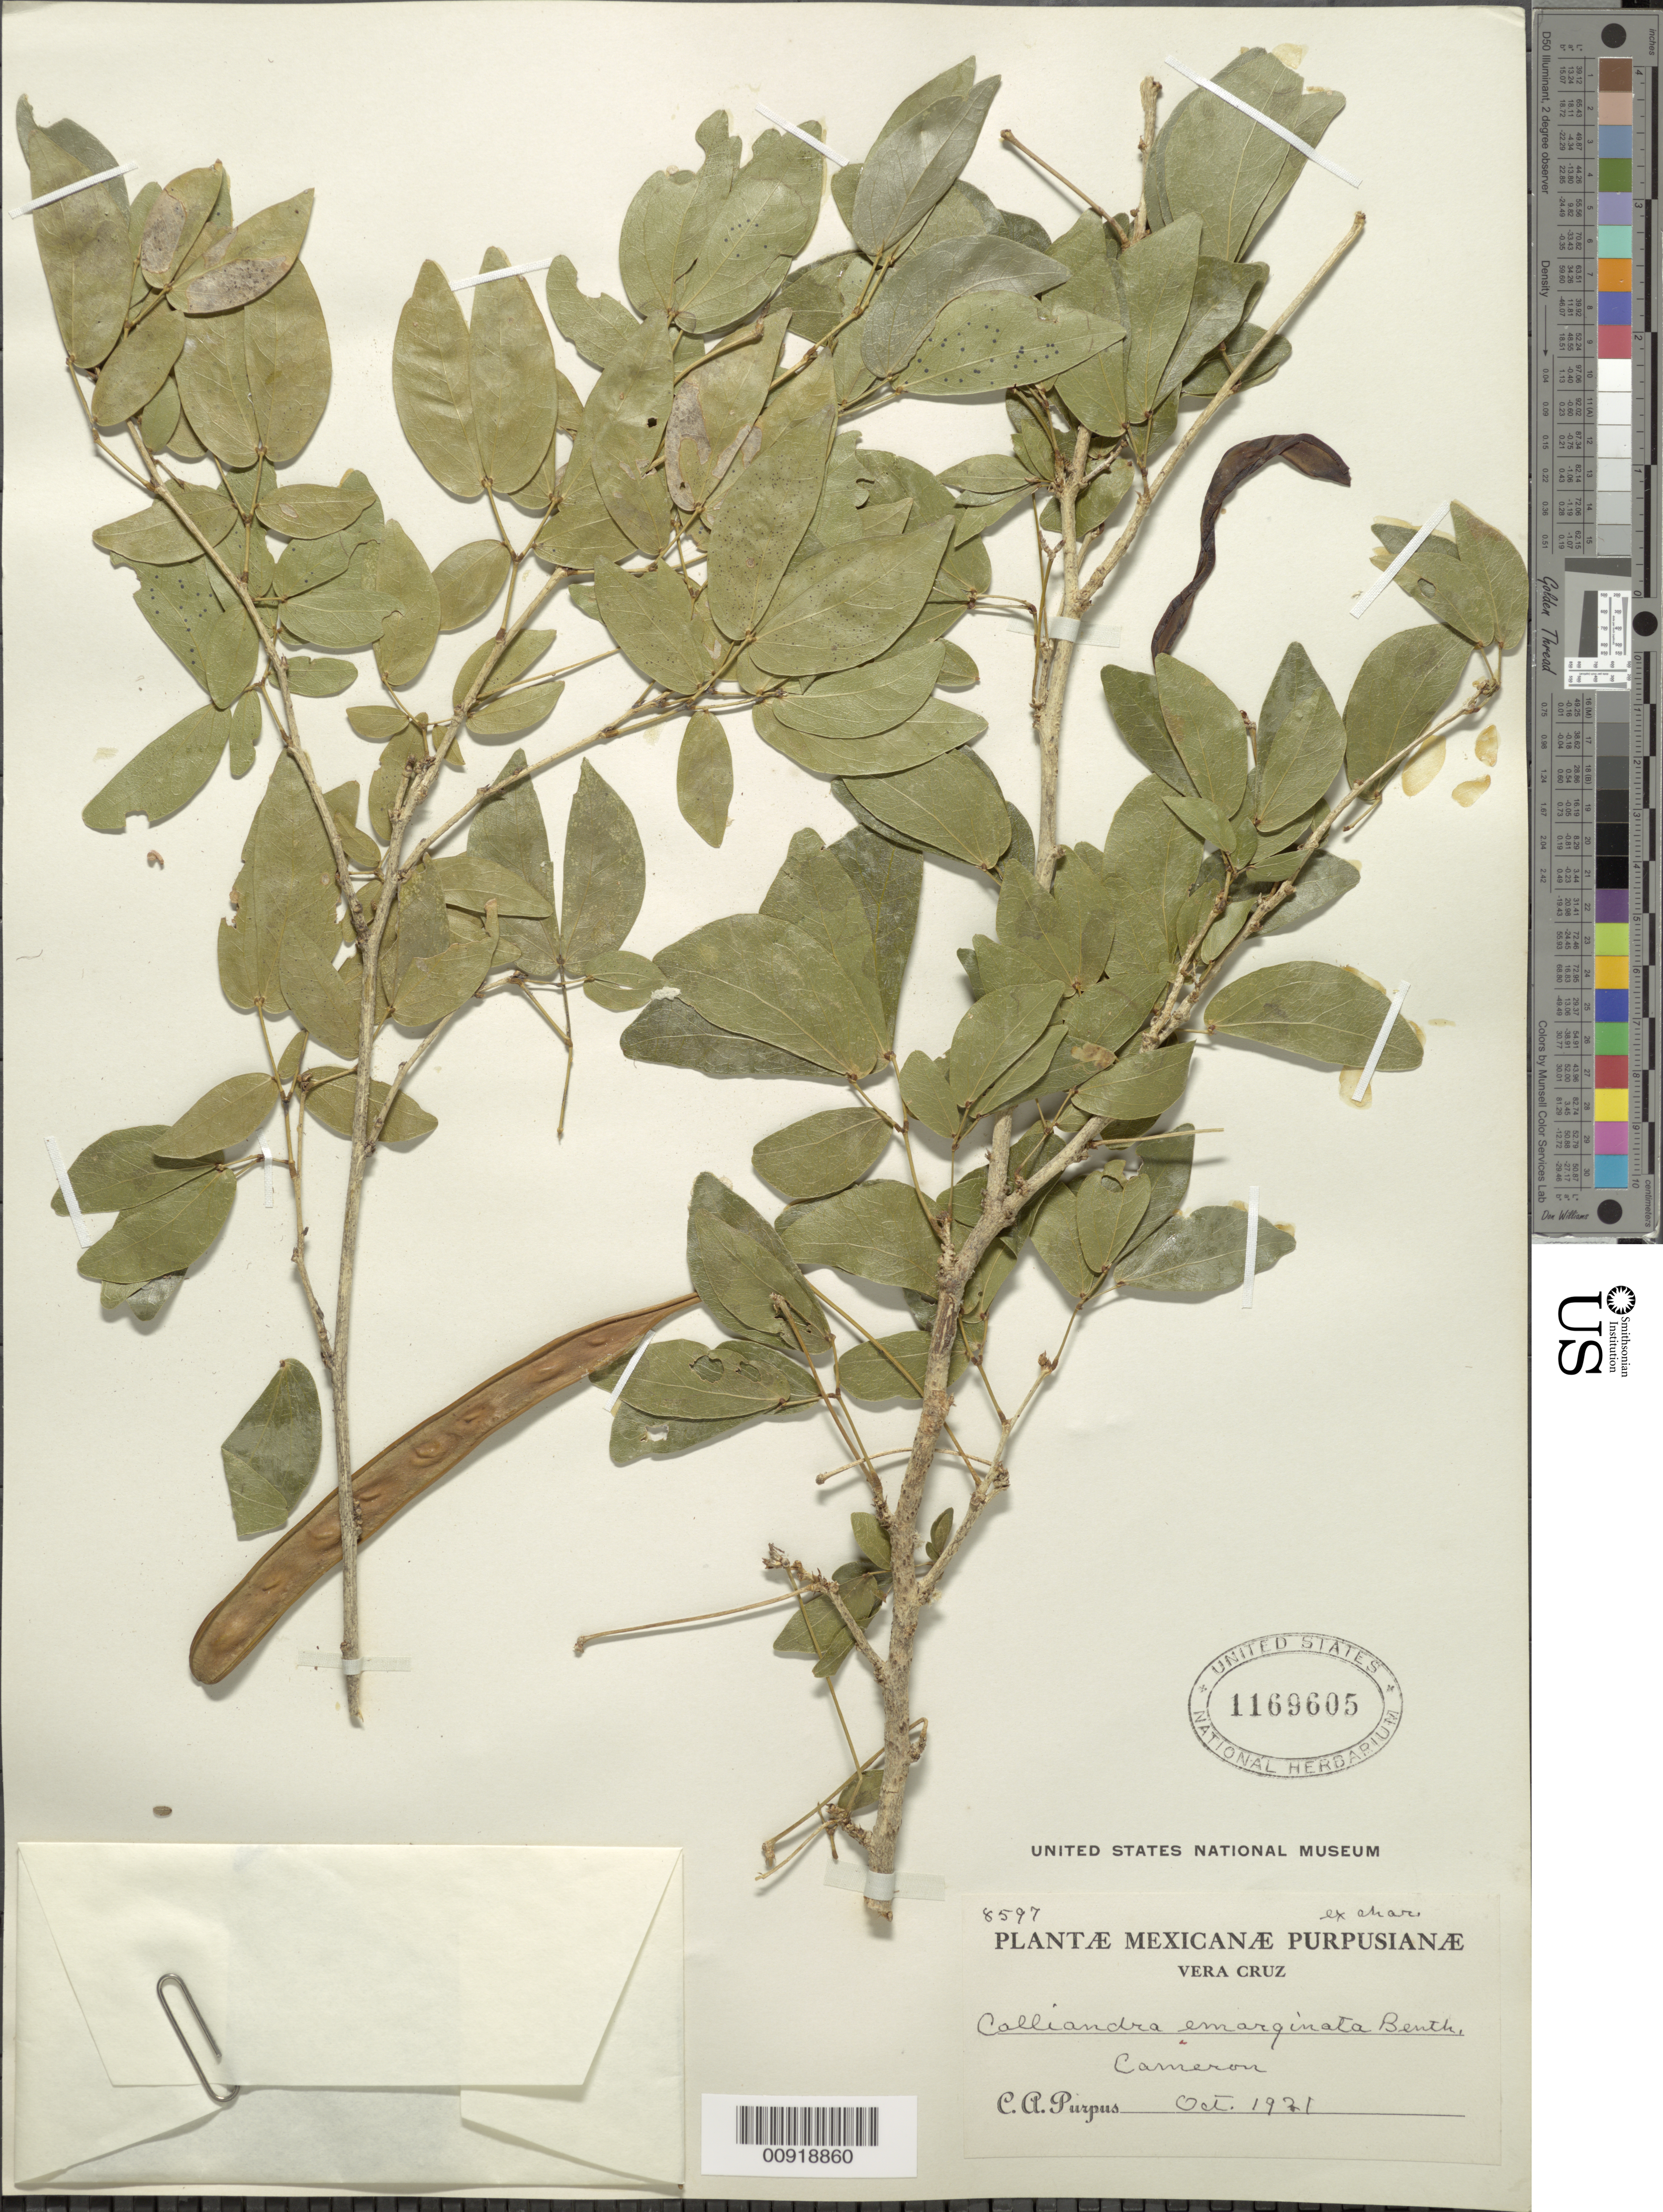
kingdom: Plantae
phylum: Tracheophyta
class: Magnoliopsida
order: Fabales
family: Fabaceae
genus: Calliandra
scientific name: Calliandra emarginata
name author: (Willd.) Benth.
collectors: C. A. Purpus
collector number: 8597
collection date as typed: Oct 1921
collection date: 1921-10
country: Mexico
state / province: Veracruz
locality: Cameron.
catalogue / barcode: US 1169605